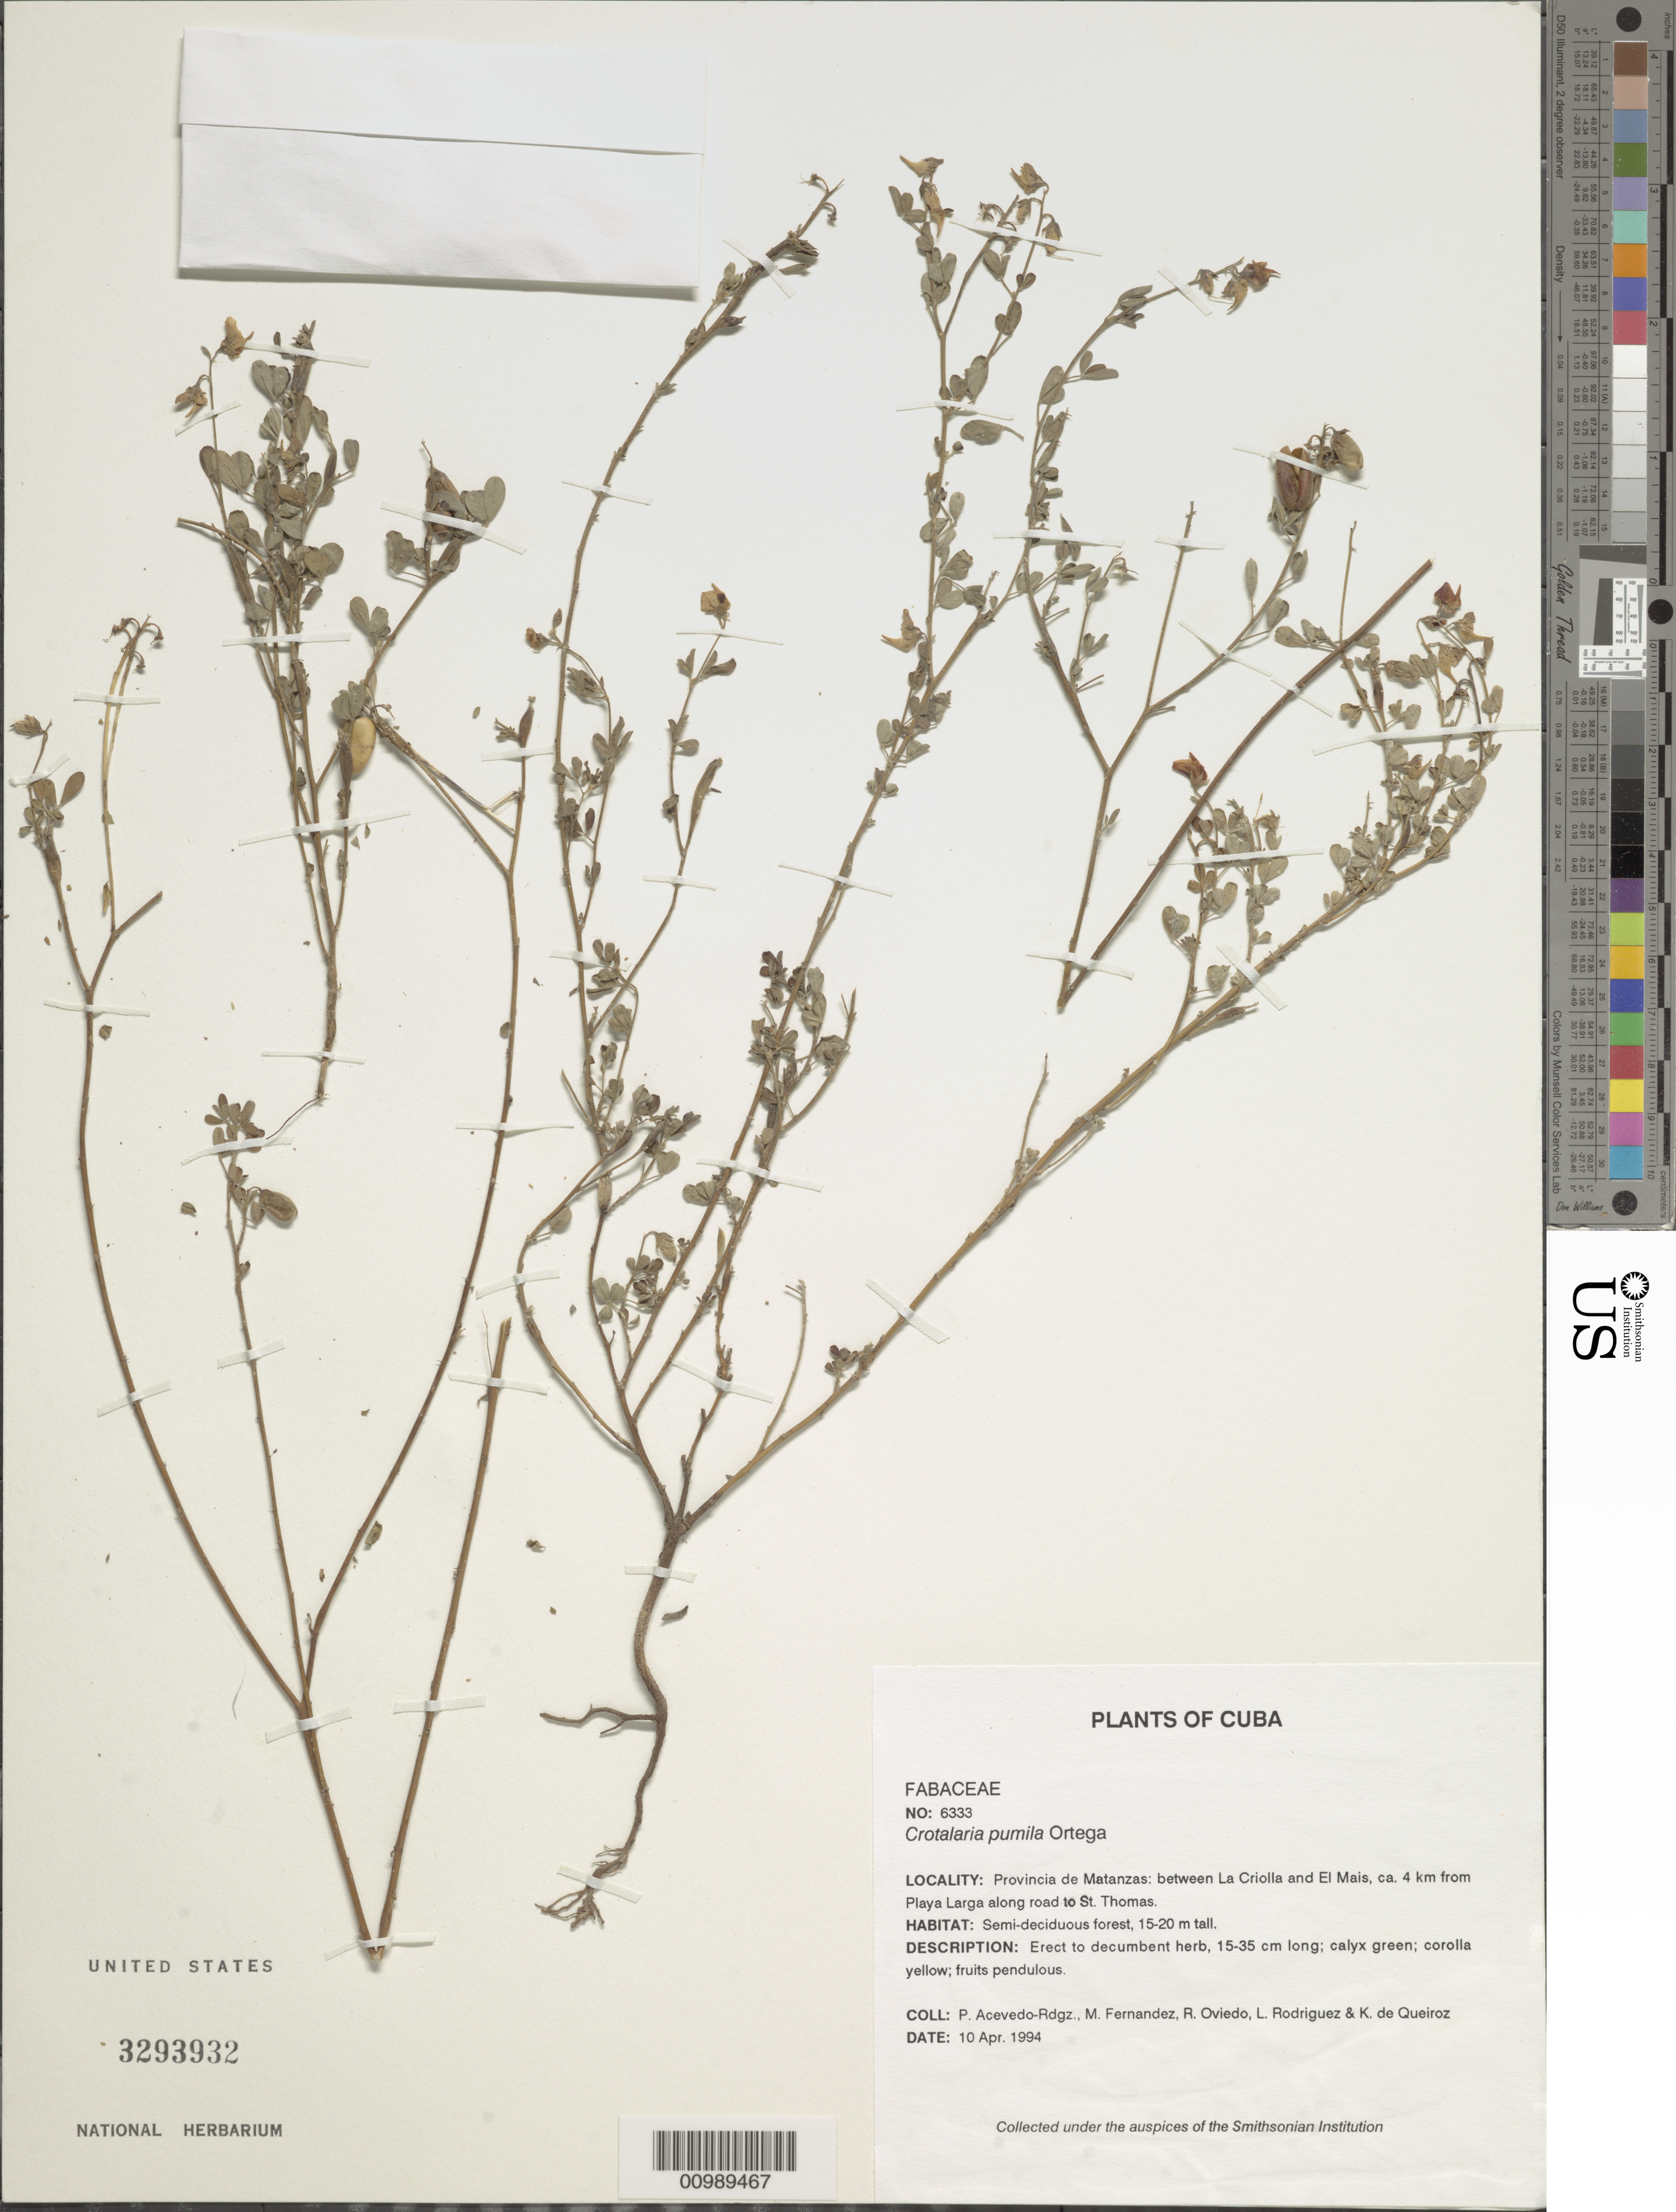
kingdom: Plantae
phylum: Tracheophyta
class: Magnoliopsida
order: Fabales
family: Fabaceae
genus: Crotalaria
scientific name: Crotalaria pumila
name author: Ortega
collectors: P. Acevedo-Rodr., M. Fernández, R. Oviedo & L. Rodriguez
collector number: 6333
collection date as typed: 10 Apr 1994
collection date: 1994-04-10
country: Cuba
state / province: Matanzas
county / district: Municipio de Ciénaga de Zapata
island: Cuba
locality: Between La Criolla and El Mais, 4 km from Playa Larga along road to St Thomas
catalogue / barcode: US 3293932